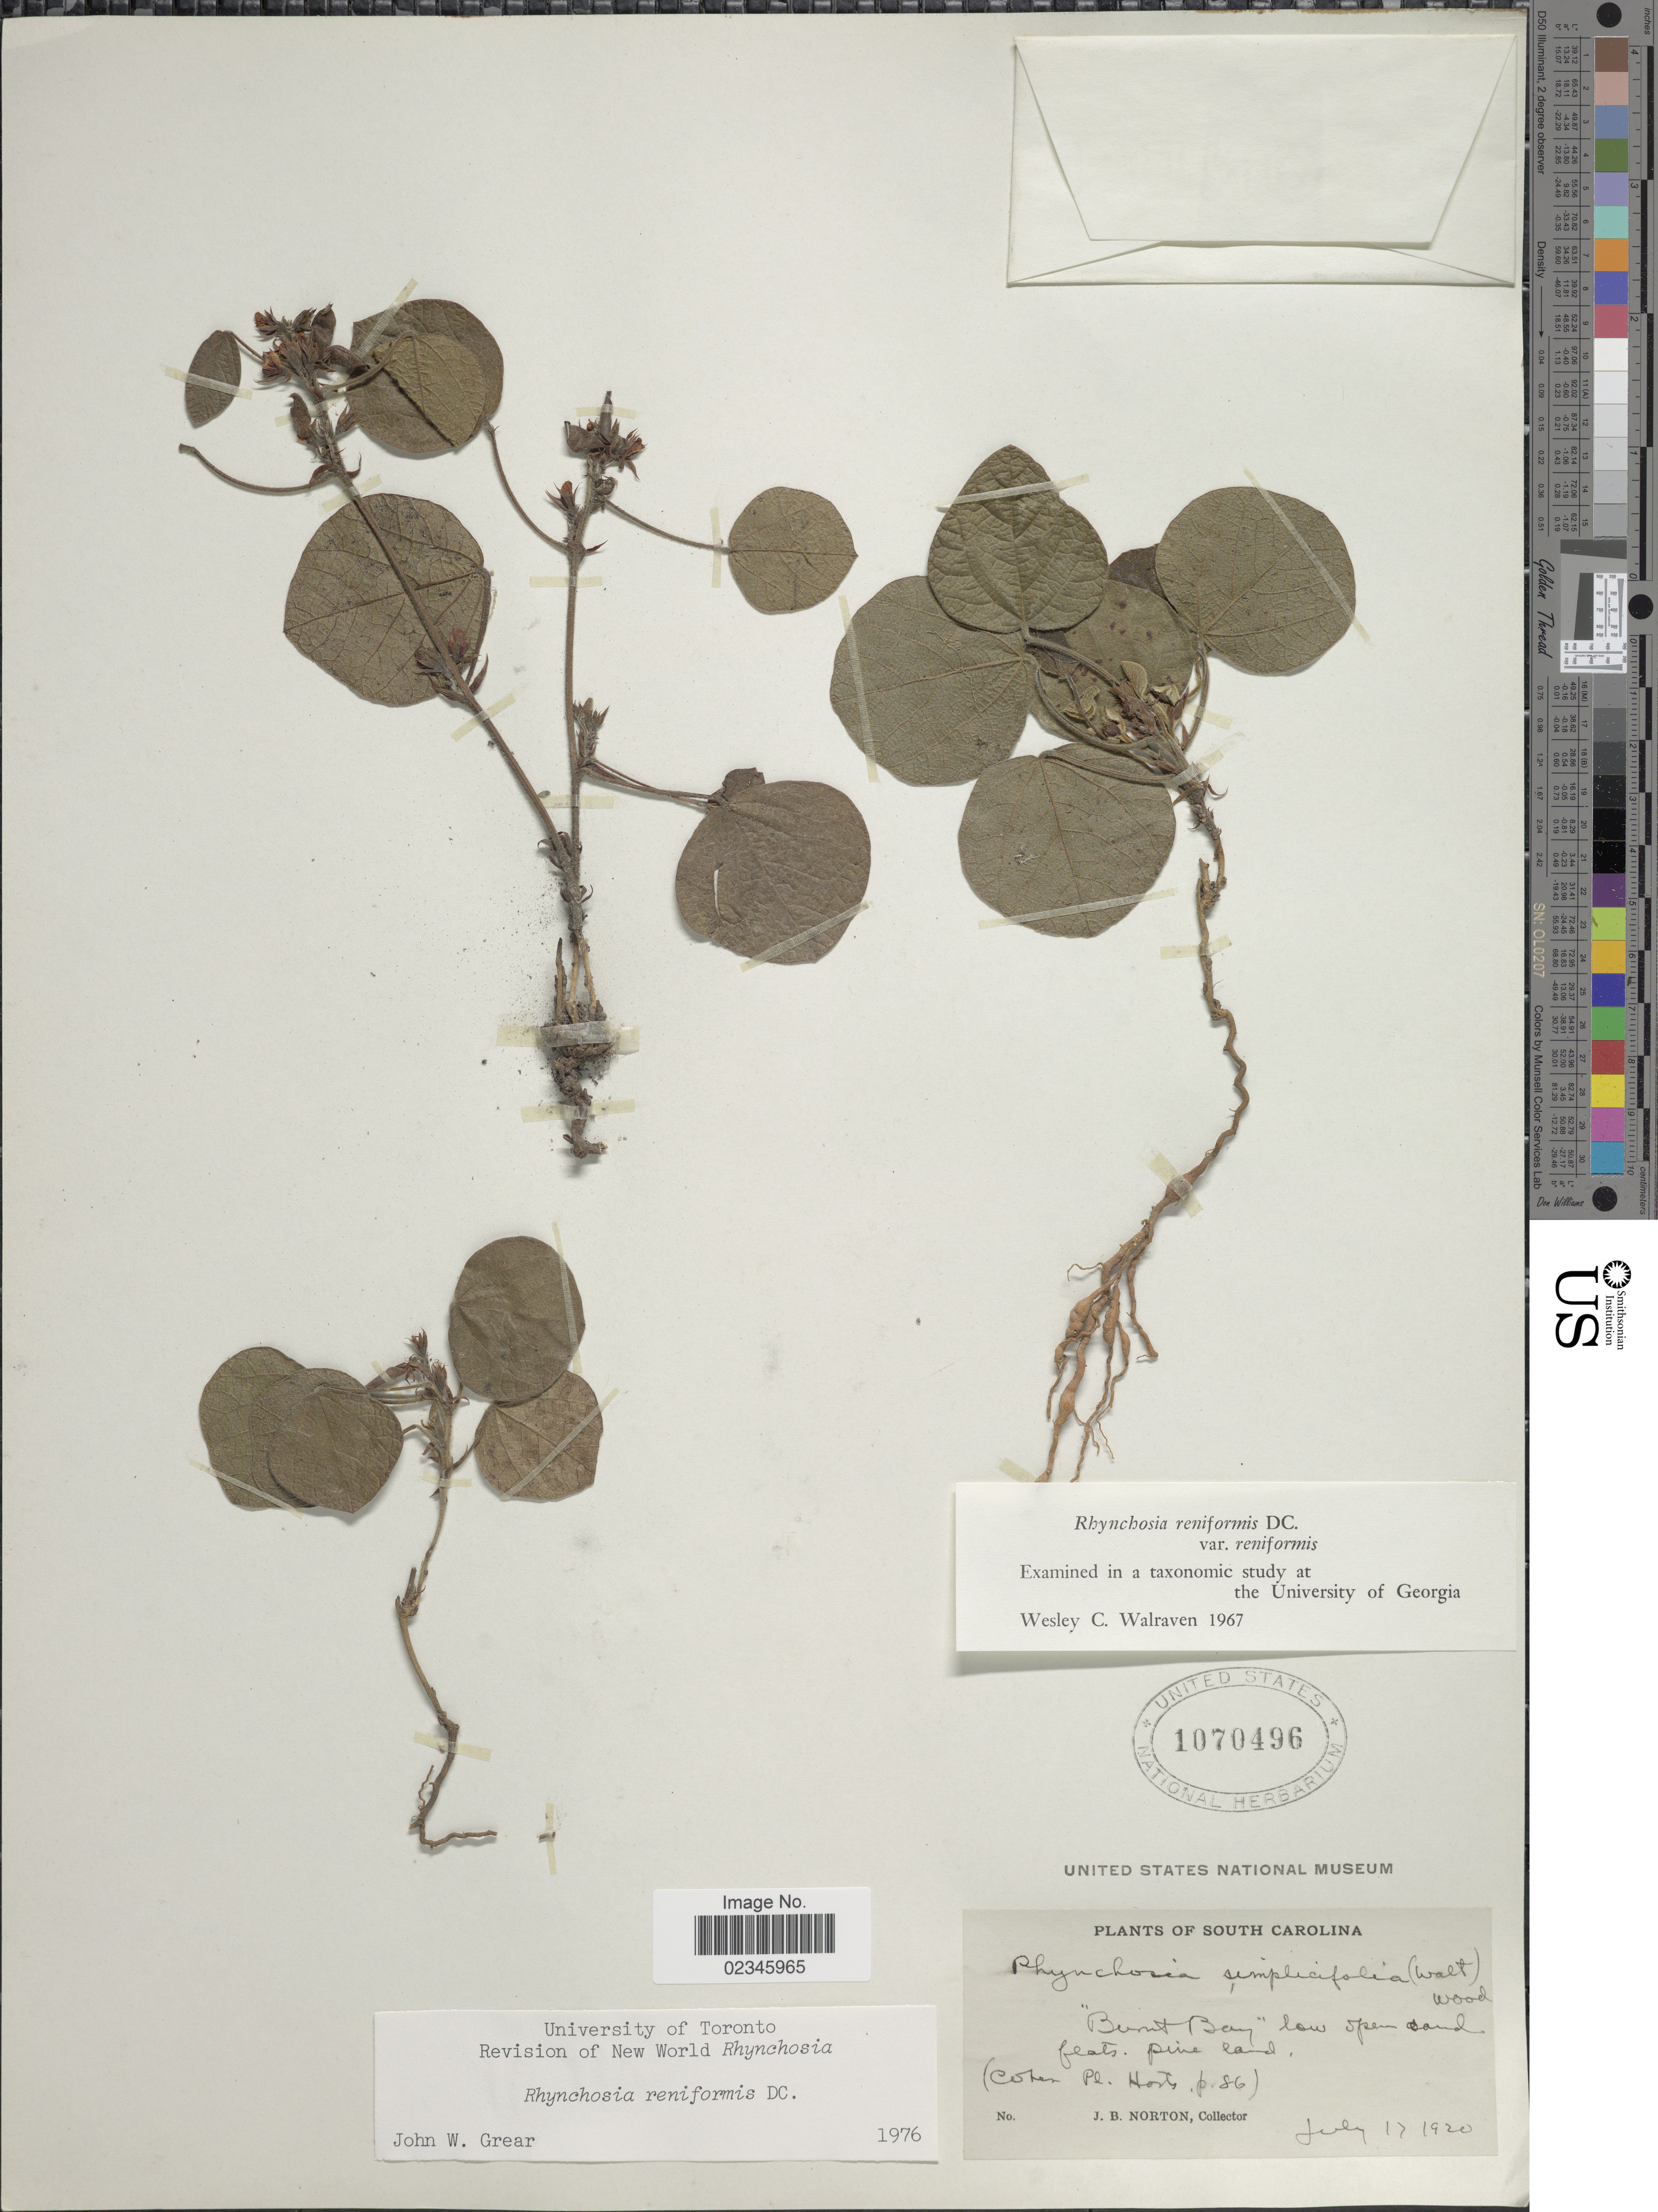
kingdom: Plantae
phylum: Tracheophyta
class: Magnoliopsida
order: Fabales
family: Fabaceae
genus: Rhynchosia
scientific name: Rhynchosia reniformis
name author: DC.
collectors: J. B. Norton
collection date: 1920-07-17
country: United States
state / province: South Carolina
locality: Burnt Bay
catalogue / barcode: US 1070496